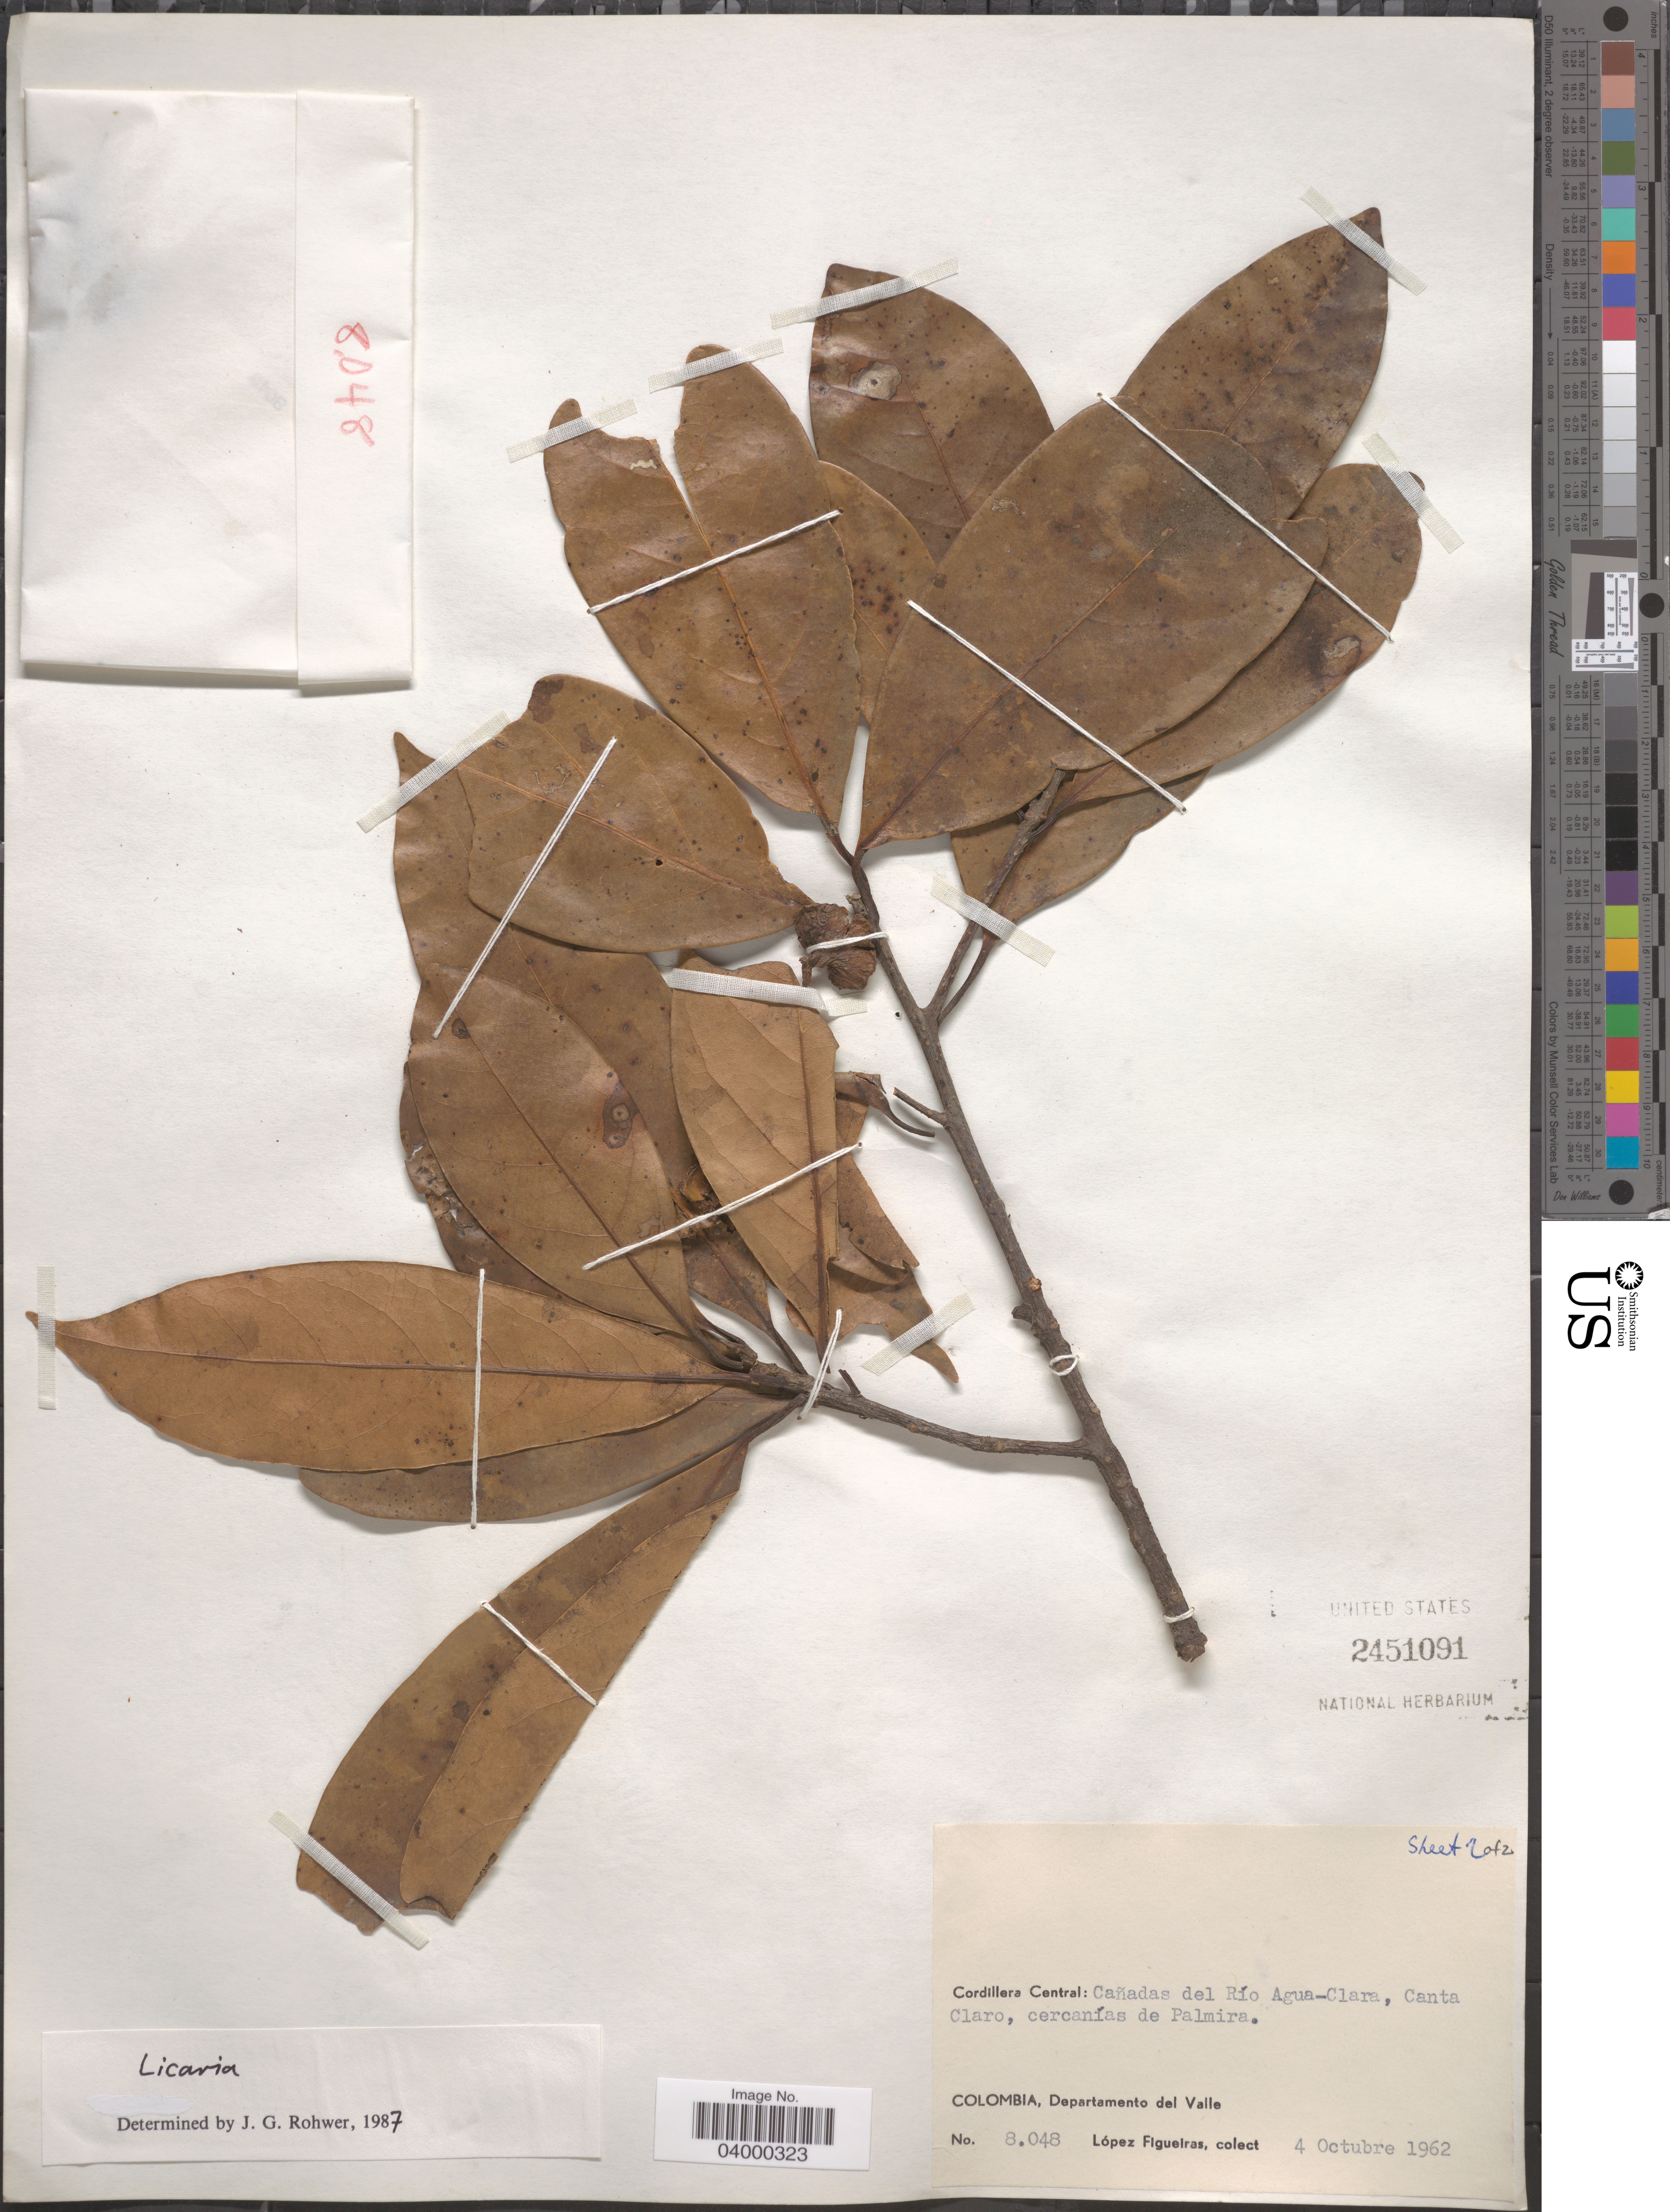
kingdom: Plantae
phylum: Tracheophyta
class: Magnoliopsida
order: Laurales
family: Lauraceae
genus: Licaria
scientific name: Licaria sp.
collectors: M. López Figueiras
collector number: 8048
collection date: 1962-10-04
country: Colombia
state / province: Valle del Cauca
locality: Cordillera Central: Cañadas del Río Agua-Clara, Canta Claro, cercanías de Palmira. Departamento del Valle.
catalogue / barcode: US 2451091